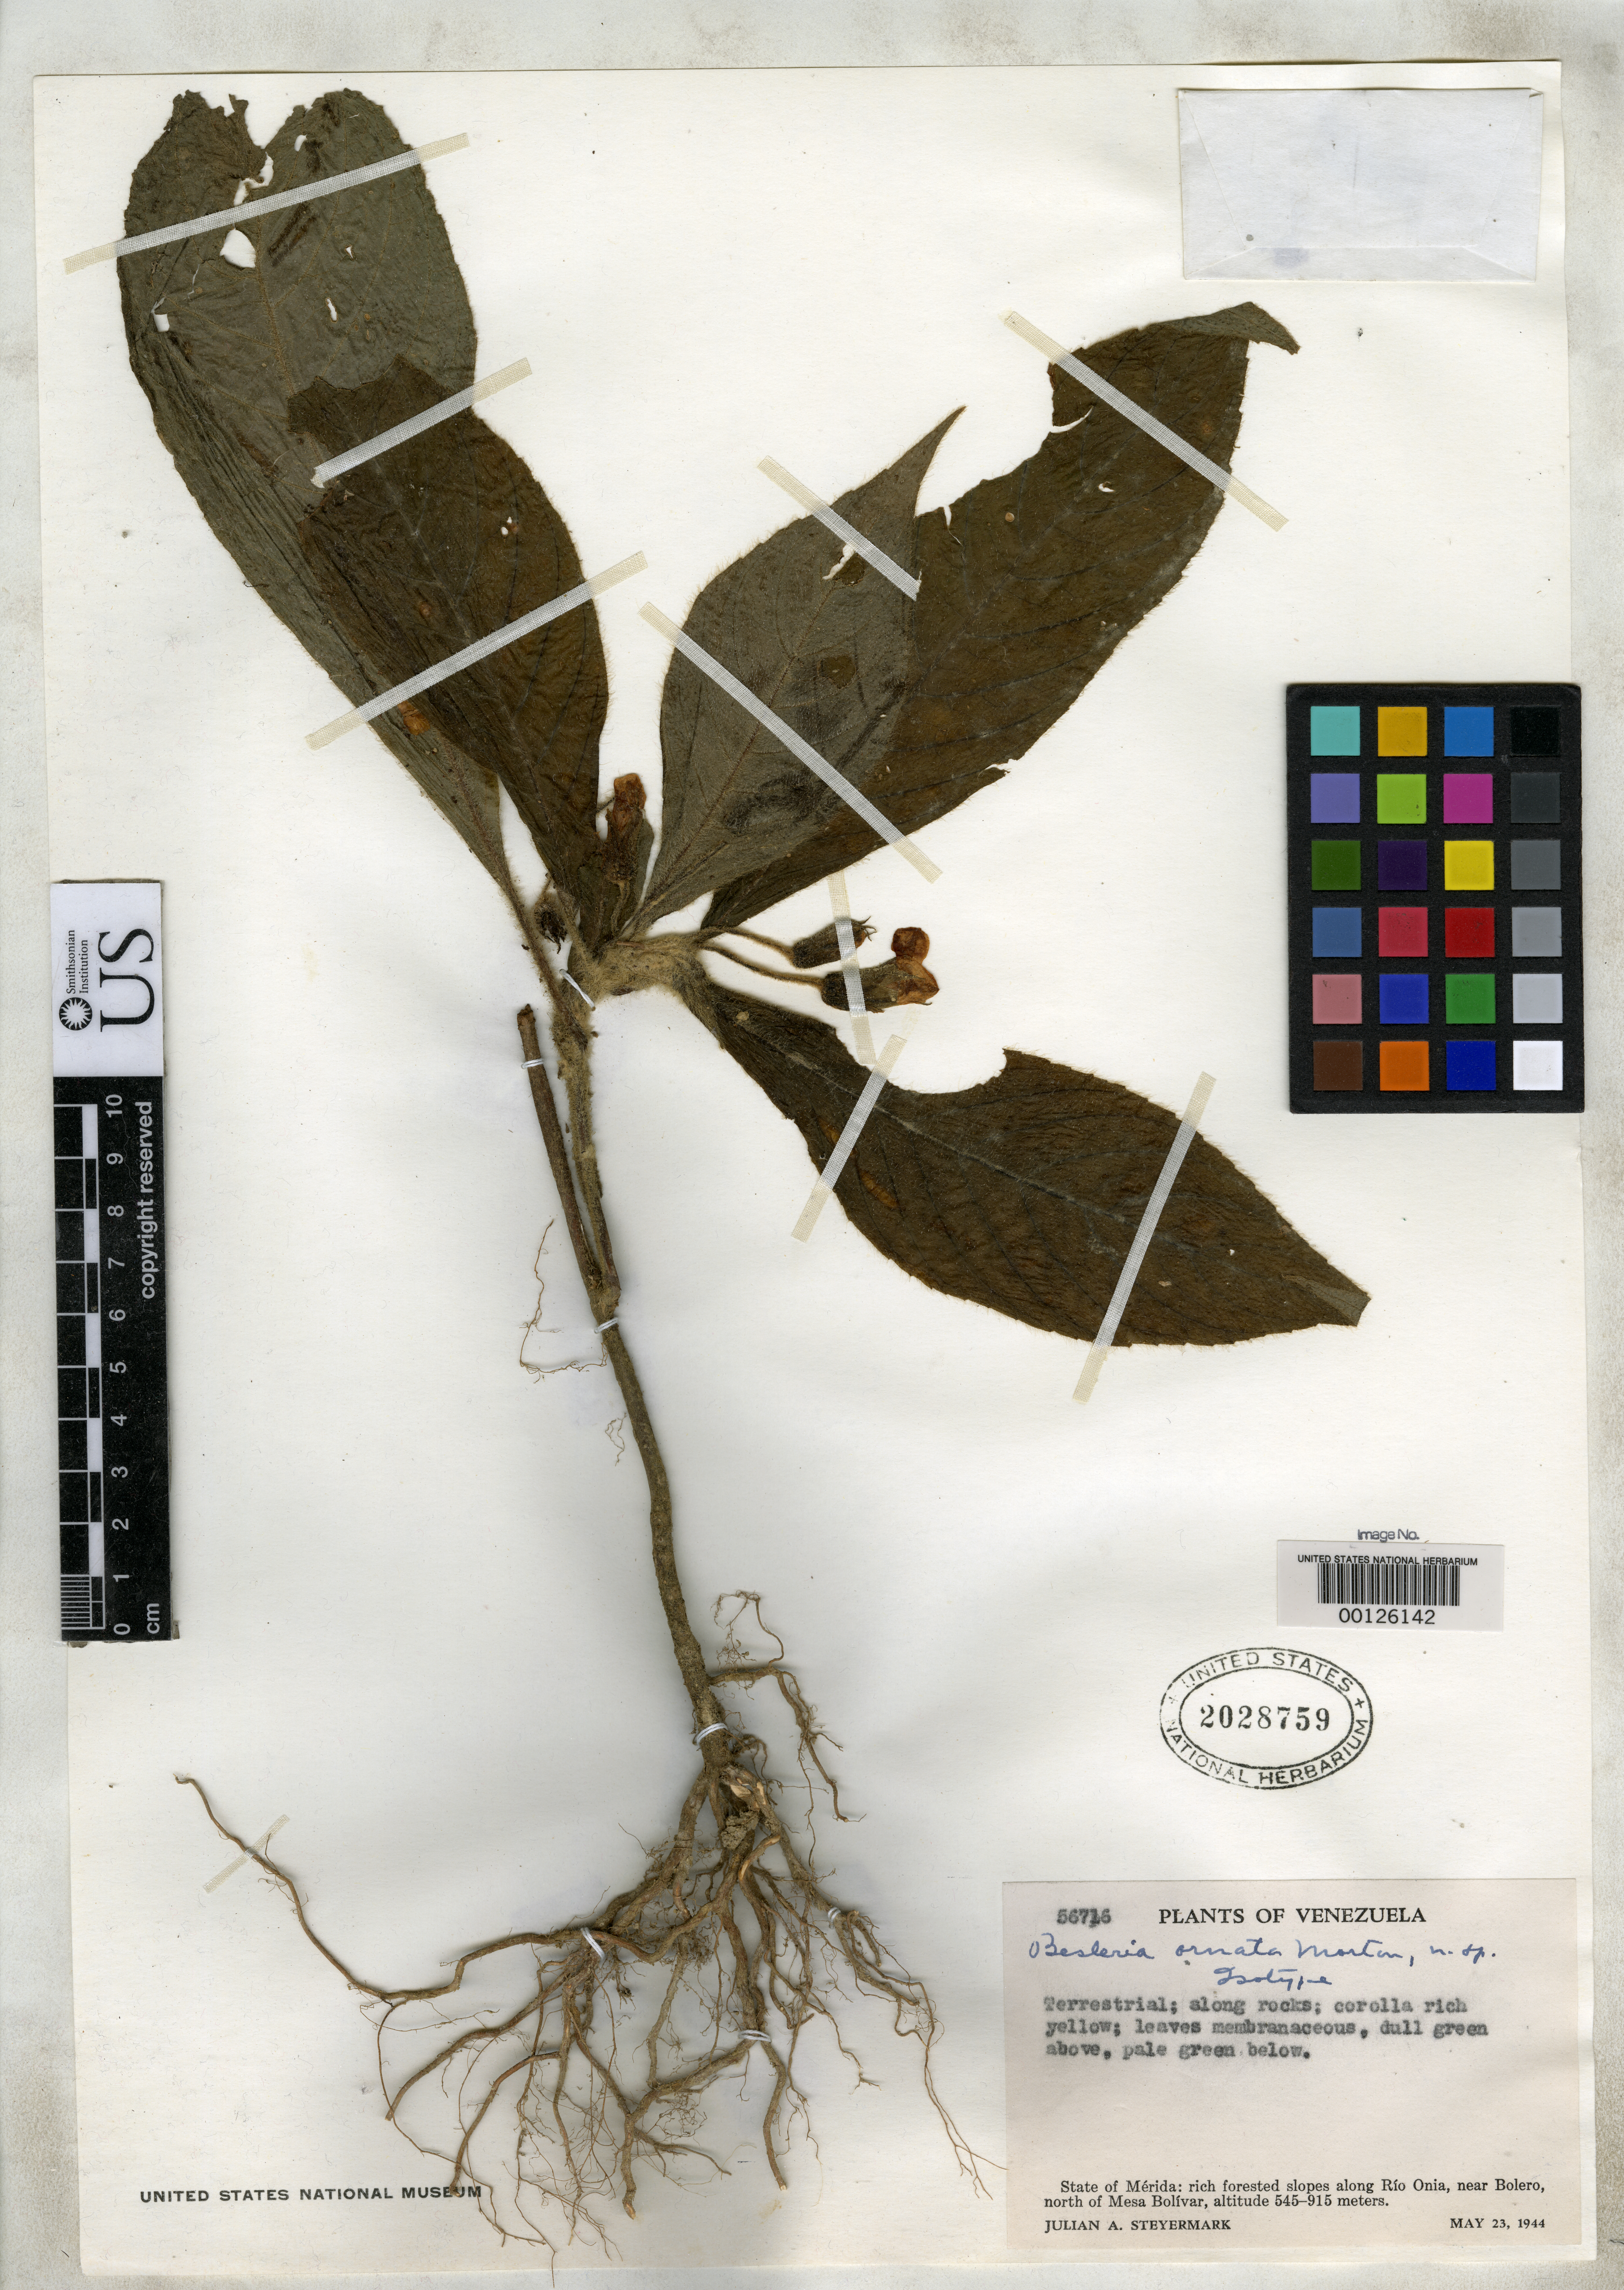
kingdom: Plantae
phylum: Tracheophyta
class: Magnoliopsida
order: Lamiales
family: Gesneriaceae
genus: Besleria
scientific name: Besleria ornata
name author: C.V. Morton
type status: Isotype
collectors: J. Steyermark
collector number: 56716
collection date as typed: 23 May 1944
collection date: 1944-05-23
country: Venezuela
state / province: Mérida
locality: Rio Onia, near Bolero, W of Mesa Bolivar.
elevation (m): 545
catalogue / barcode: US 2028759